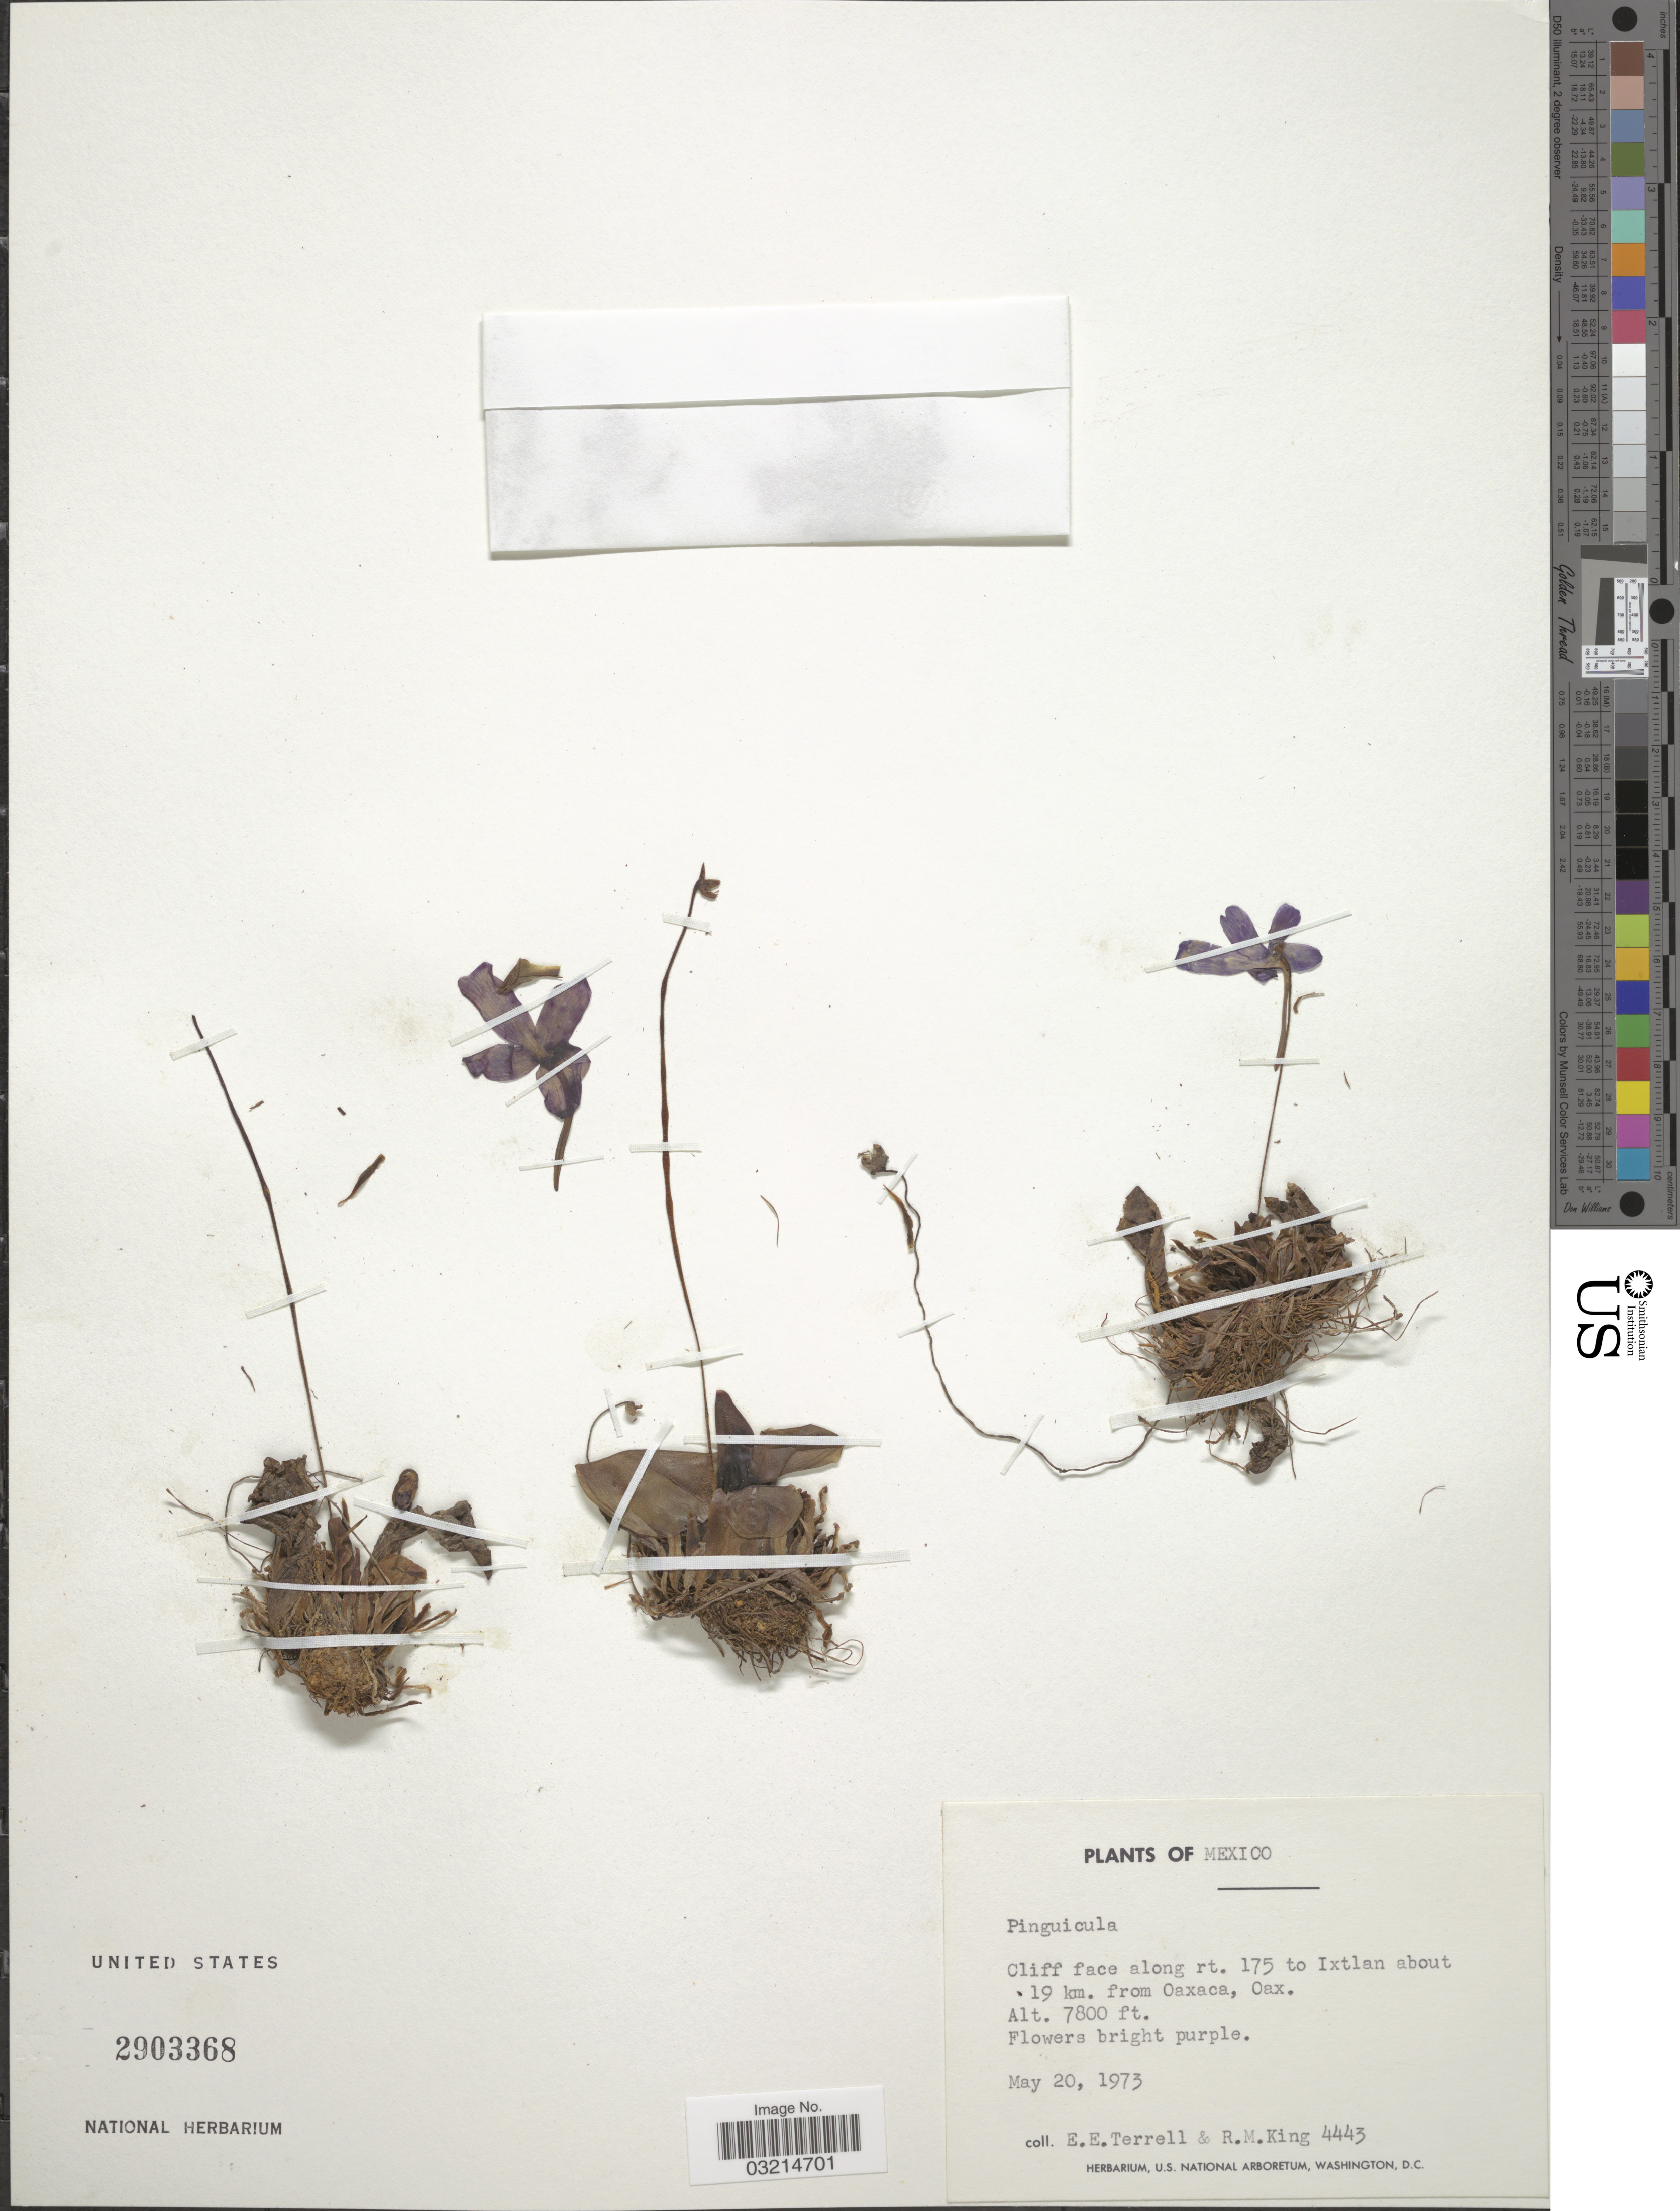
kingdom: Plantae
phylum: Tracheophyta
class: Magnoliopsida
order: Lamiales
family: Lentibulariaceae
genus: Pinguicula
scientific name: Pinguicula sp.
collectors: E. E. Terrell & R. M. King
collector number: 4443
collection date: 1973-05-20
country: Mexico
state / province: Oaxaca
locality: Cliff face along rt. 175 to Ixtlan about 19 km. from Oaxaca.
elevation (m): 2377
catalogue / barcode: US 2903368